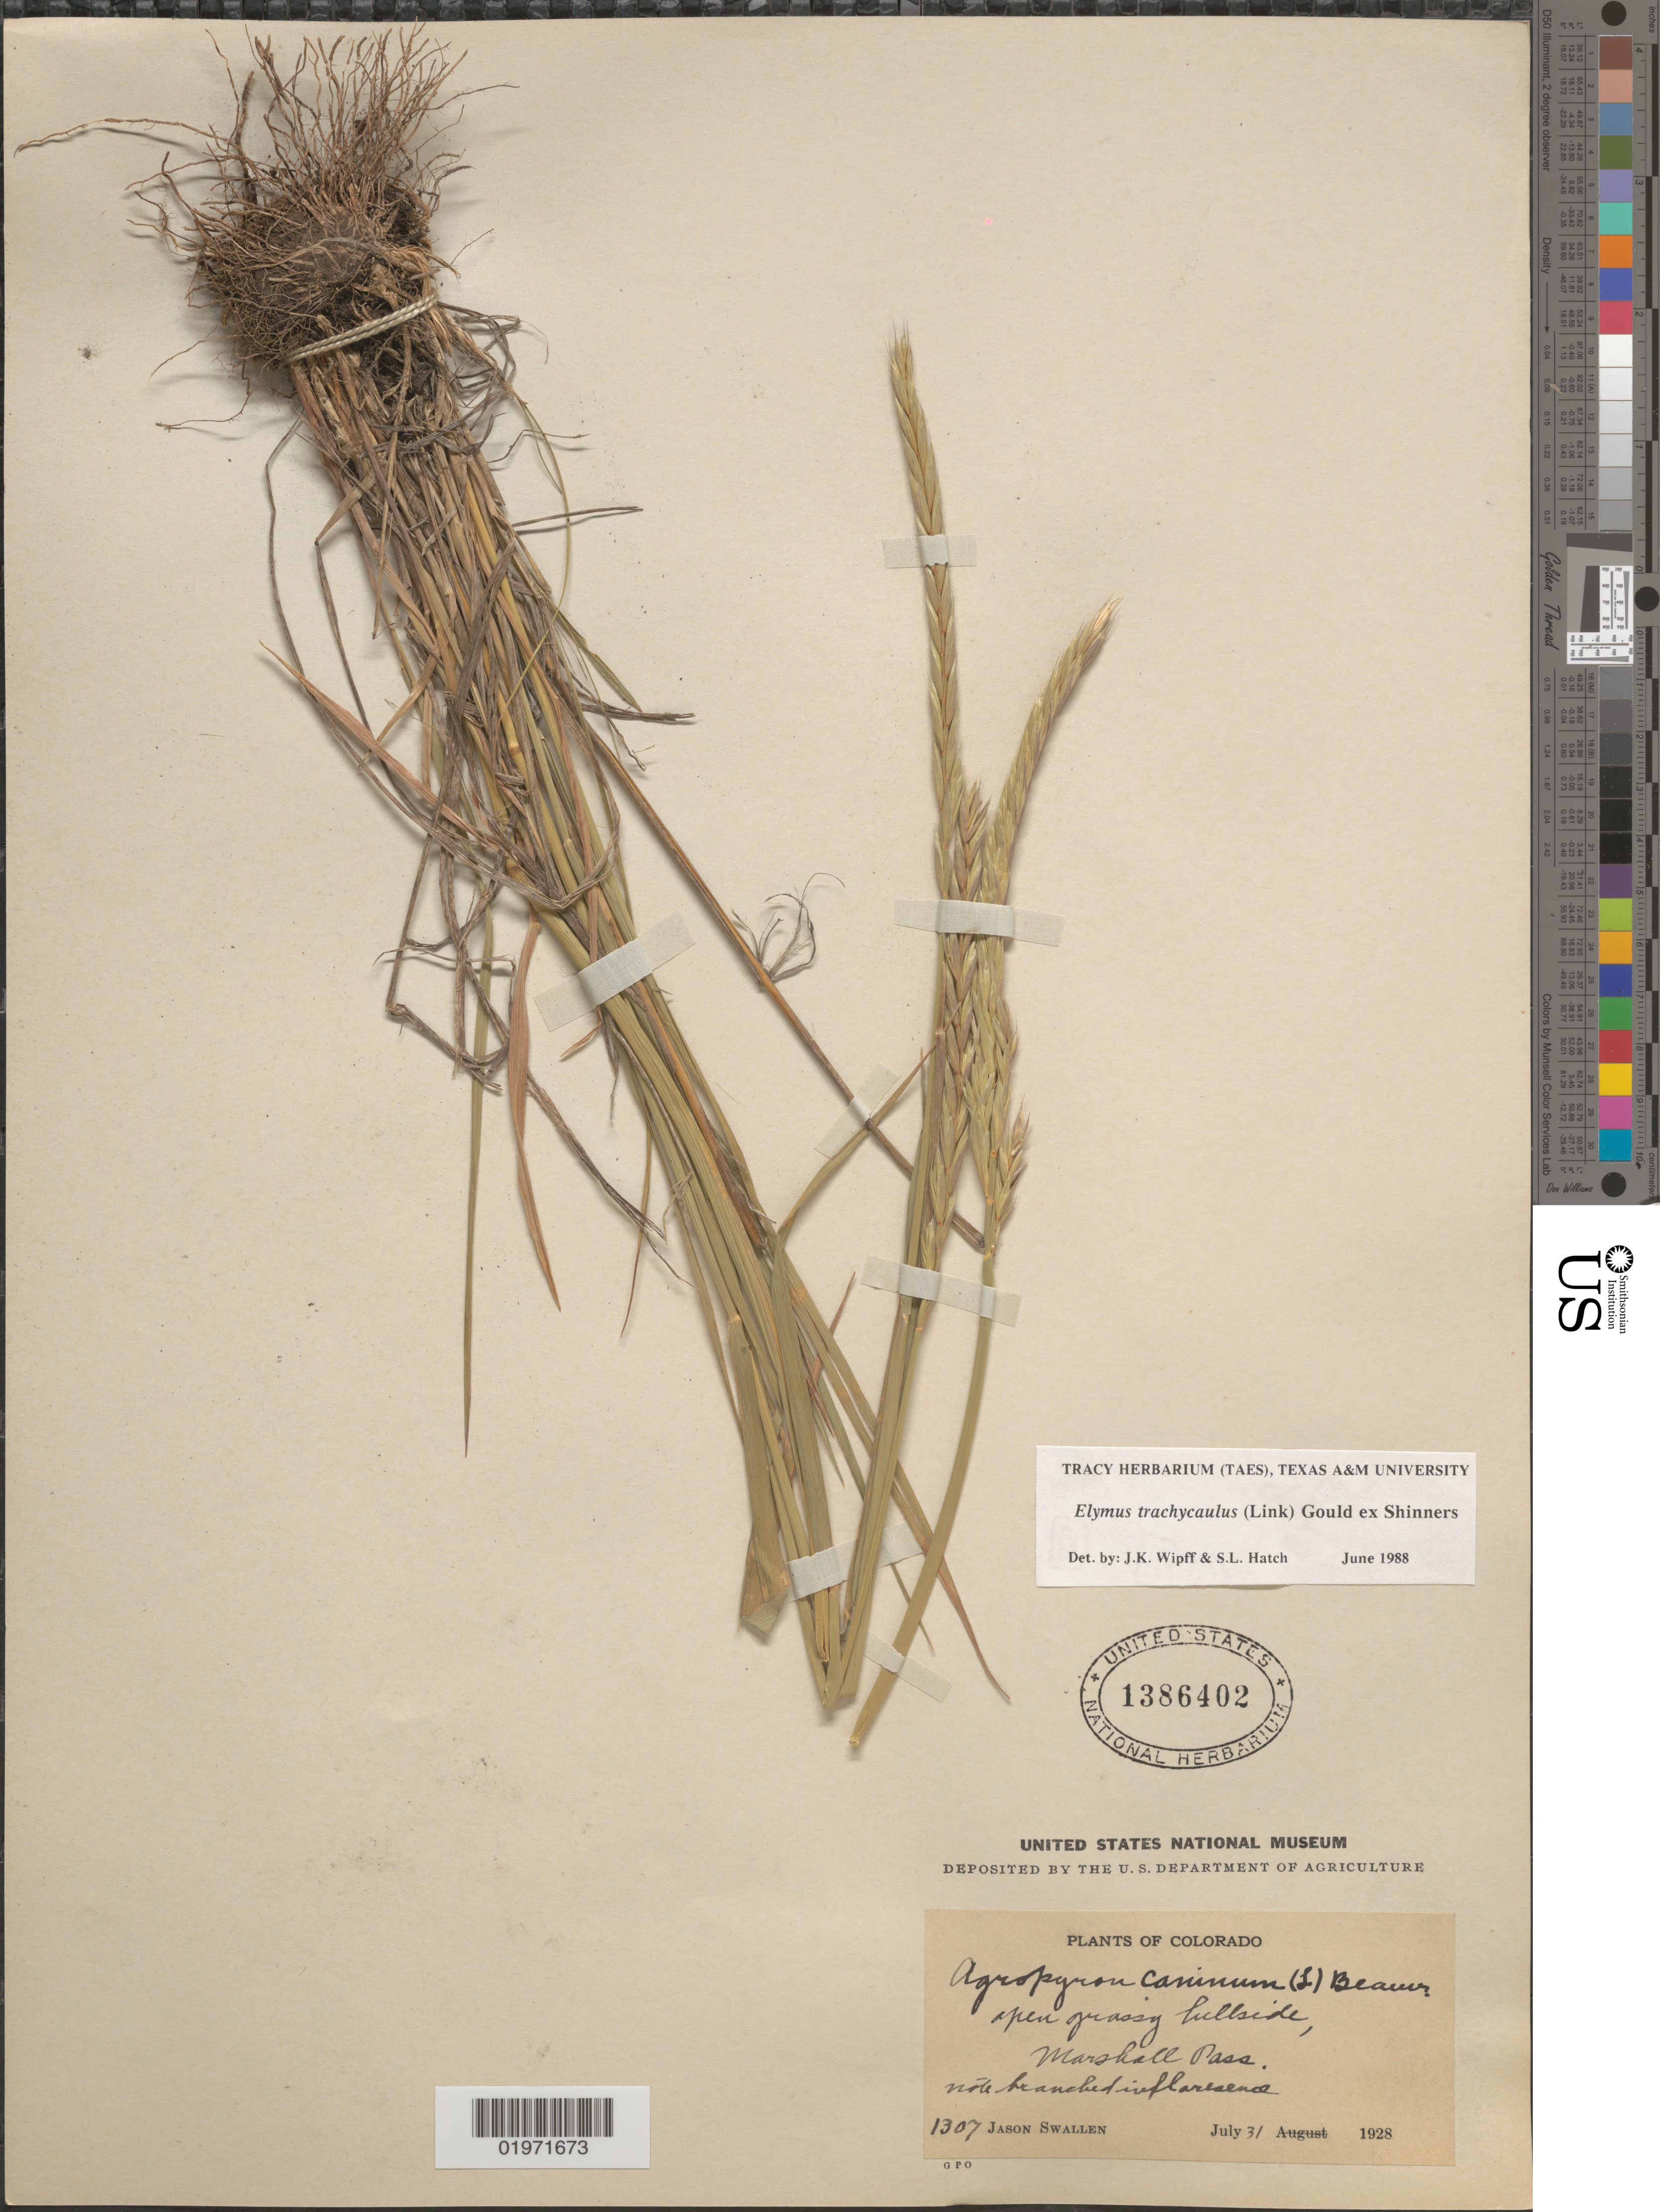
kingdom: Plantae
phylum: Tracheophyta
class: Liliopsida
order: Poales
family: Poaceae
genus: Elymus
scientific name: Elymus trachycaulus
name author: (Link) Gould ex Shinners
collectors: J. R. Swallen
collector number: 1307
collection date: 1928-07-31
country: United States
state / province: Colorado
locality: Open grassy hillside, Marshall Pass.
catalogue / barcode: US 1386402